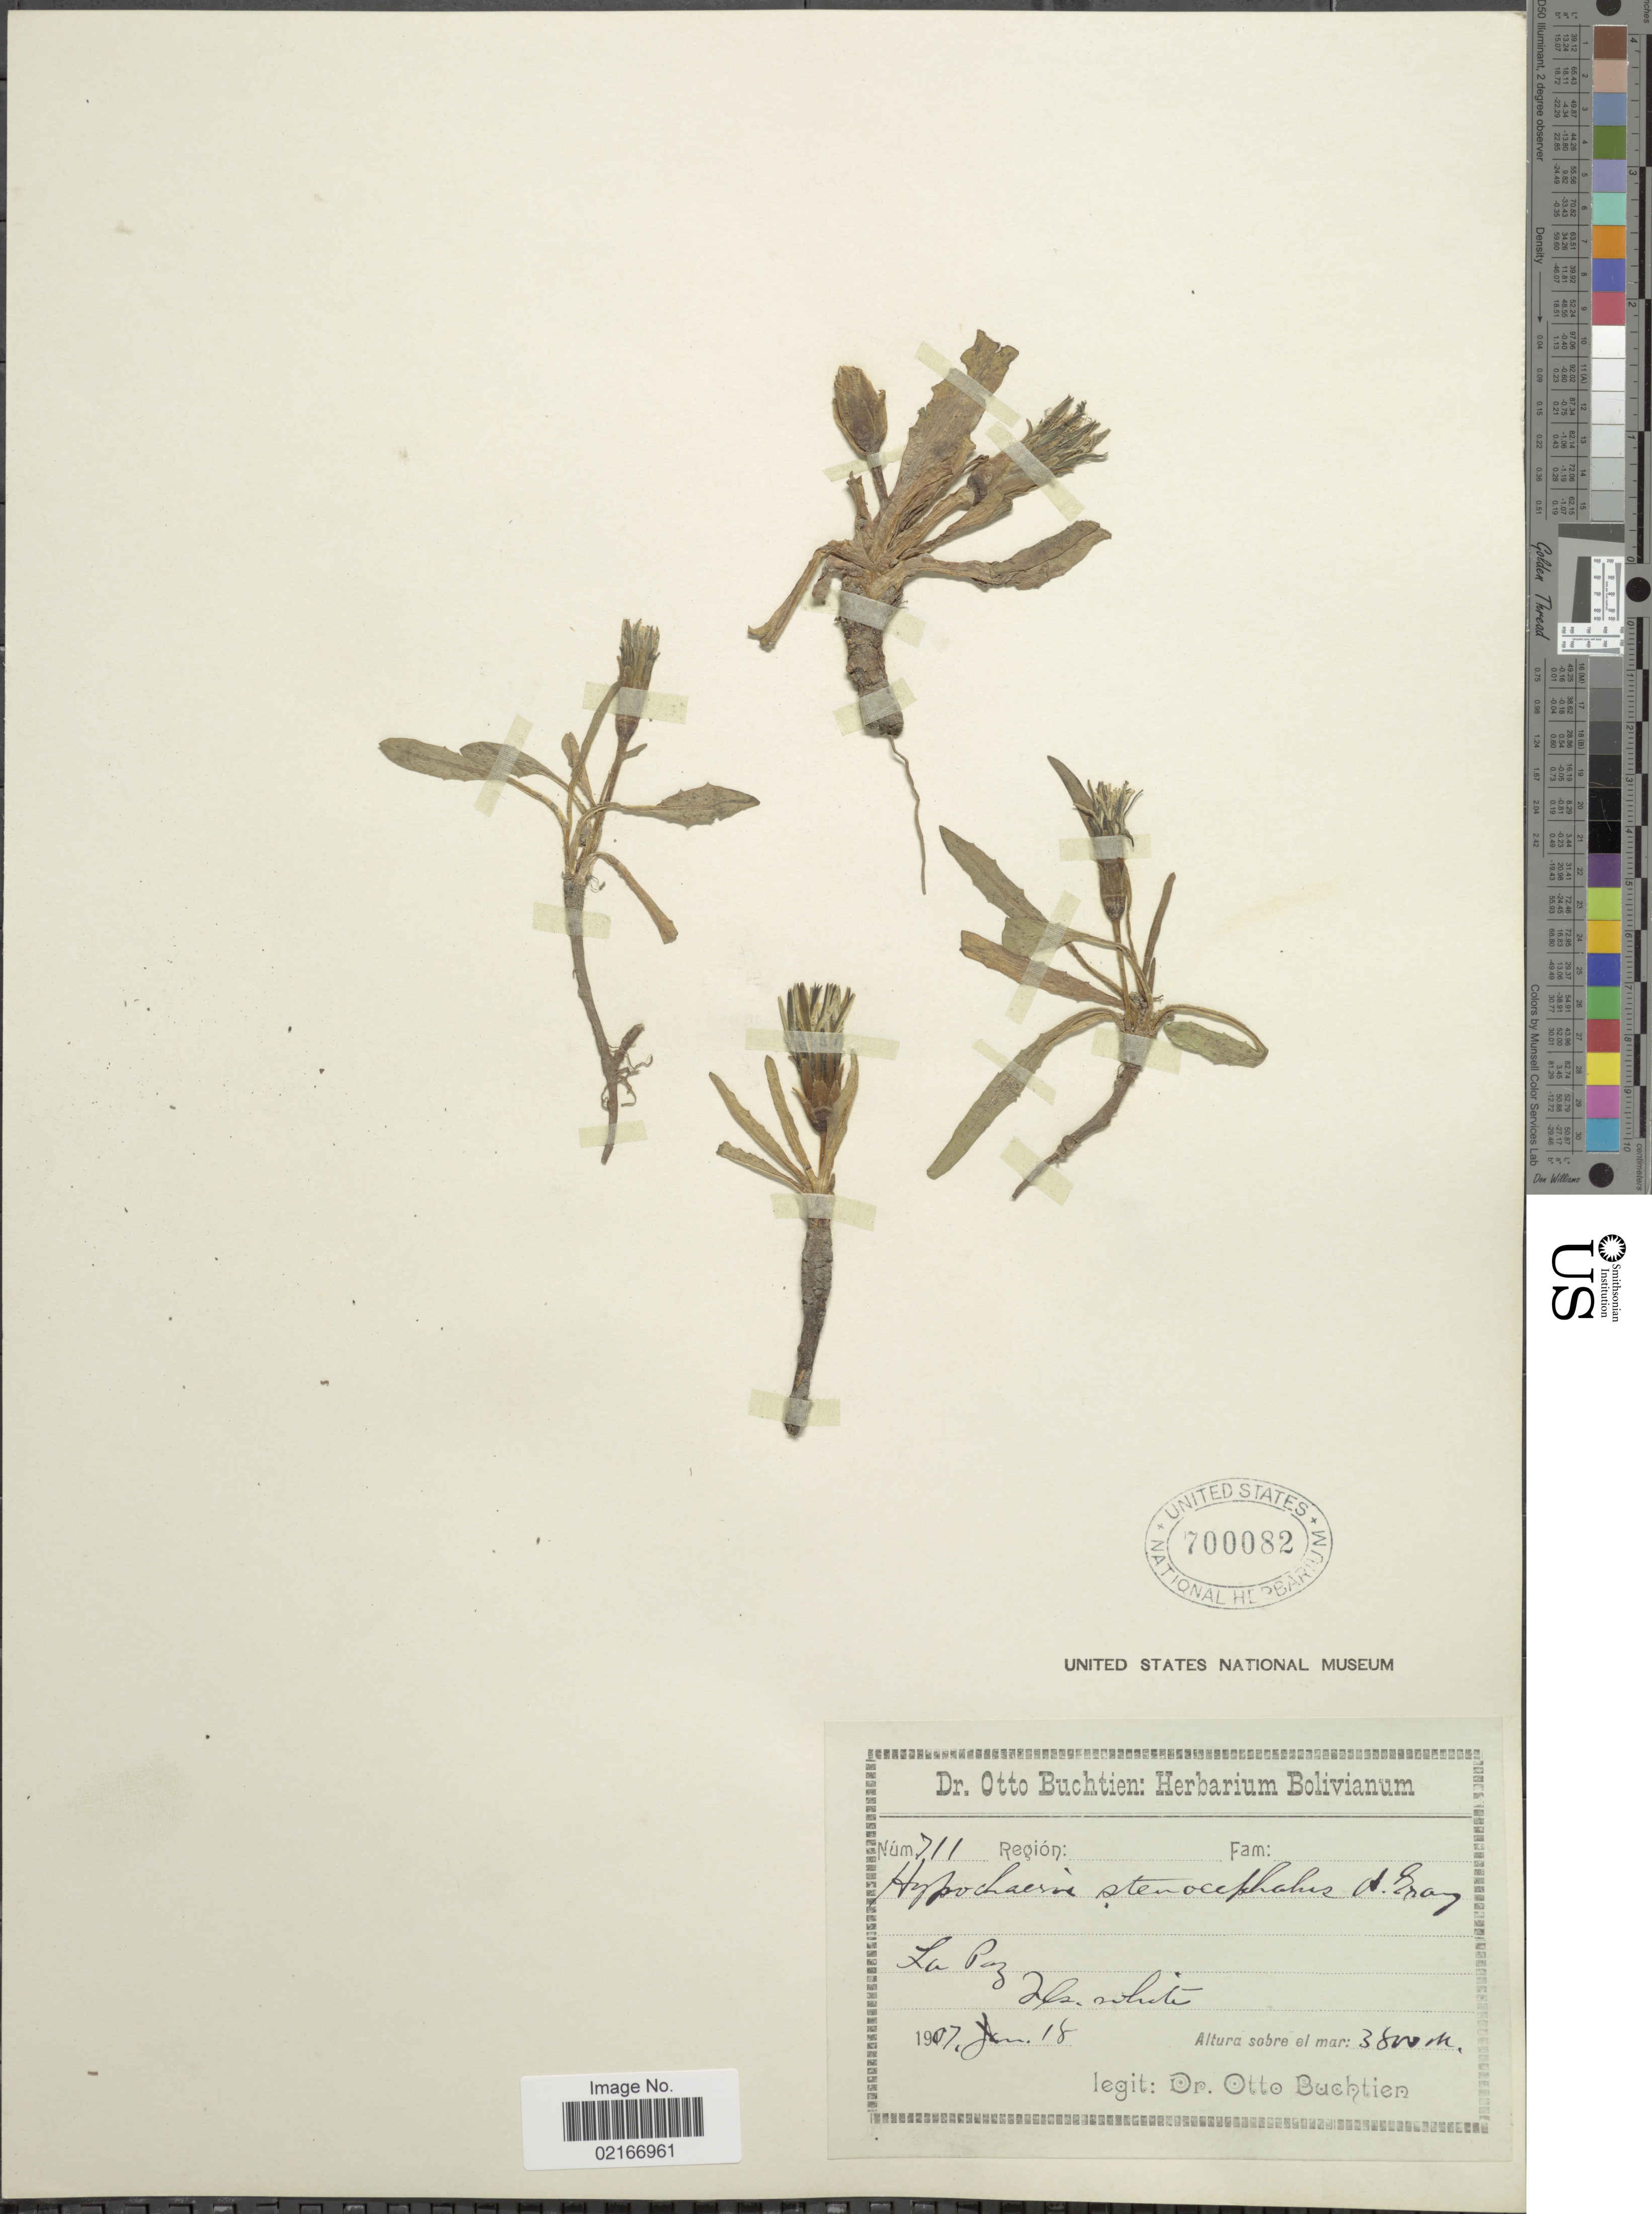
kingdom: Plantae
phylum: Tracheophyta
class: Magnoliopsida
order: Asterales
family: Asteraceae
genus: Hypochaeris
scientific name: Hypochaeris taraxacoides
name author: Ball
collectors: O. Buchtien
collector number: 711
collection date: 1907-01-18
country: Bolivia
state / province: La Paz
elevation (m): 3800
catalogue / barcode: US 700082